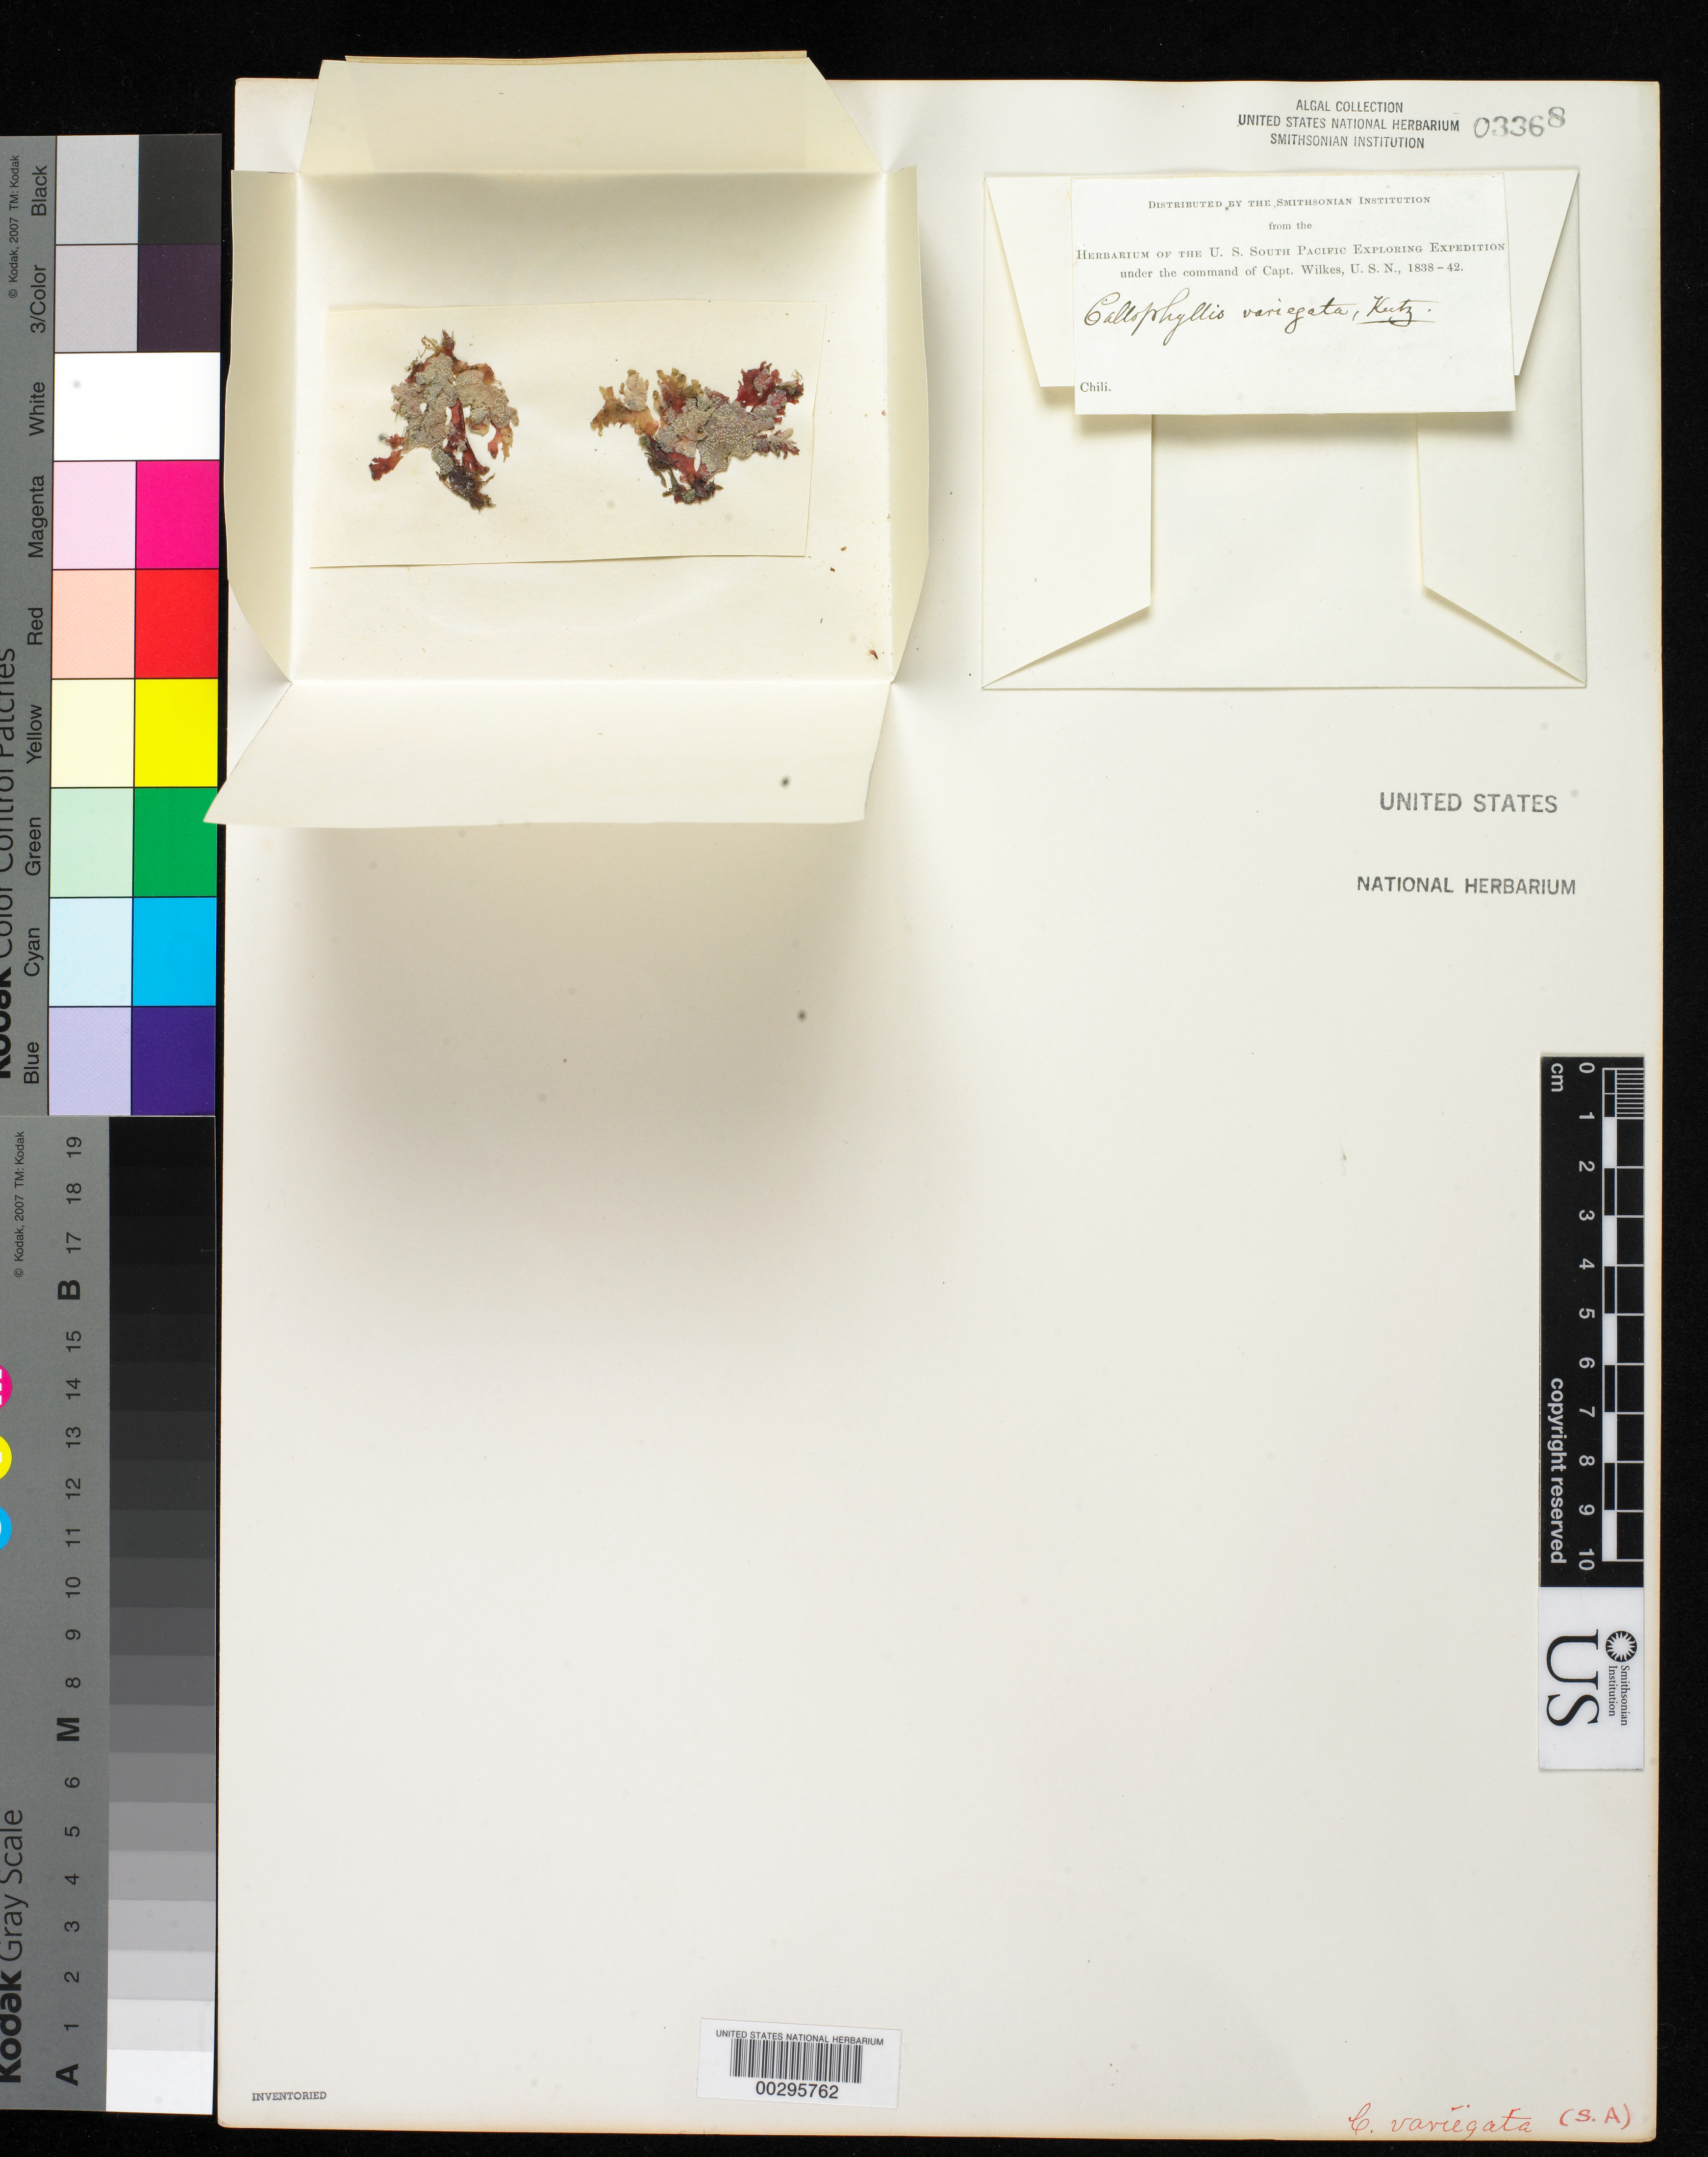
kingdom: Plantae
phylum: Rhodophyta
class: Florideophyceae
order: Gigartinales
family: Kallymeniaceae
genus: Callophyllis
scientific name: Callophyllis variegata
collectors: W. D. Brackenridge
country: Chile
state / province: Magallanes y de la Antártica Chilena (XII)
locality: Orange Harbor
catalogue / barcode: US 3368